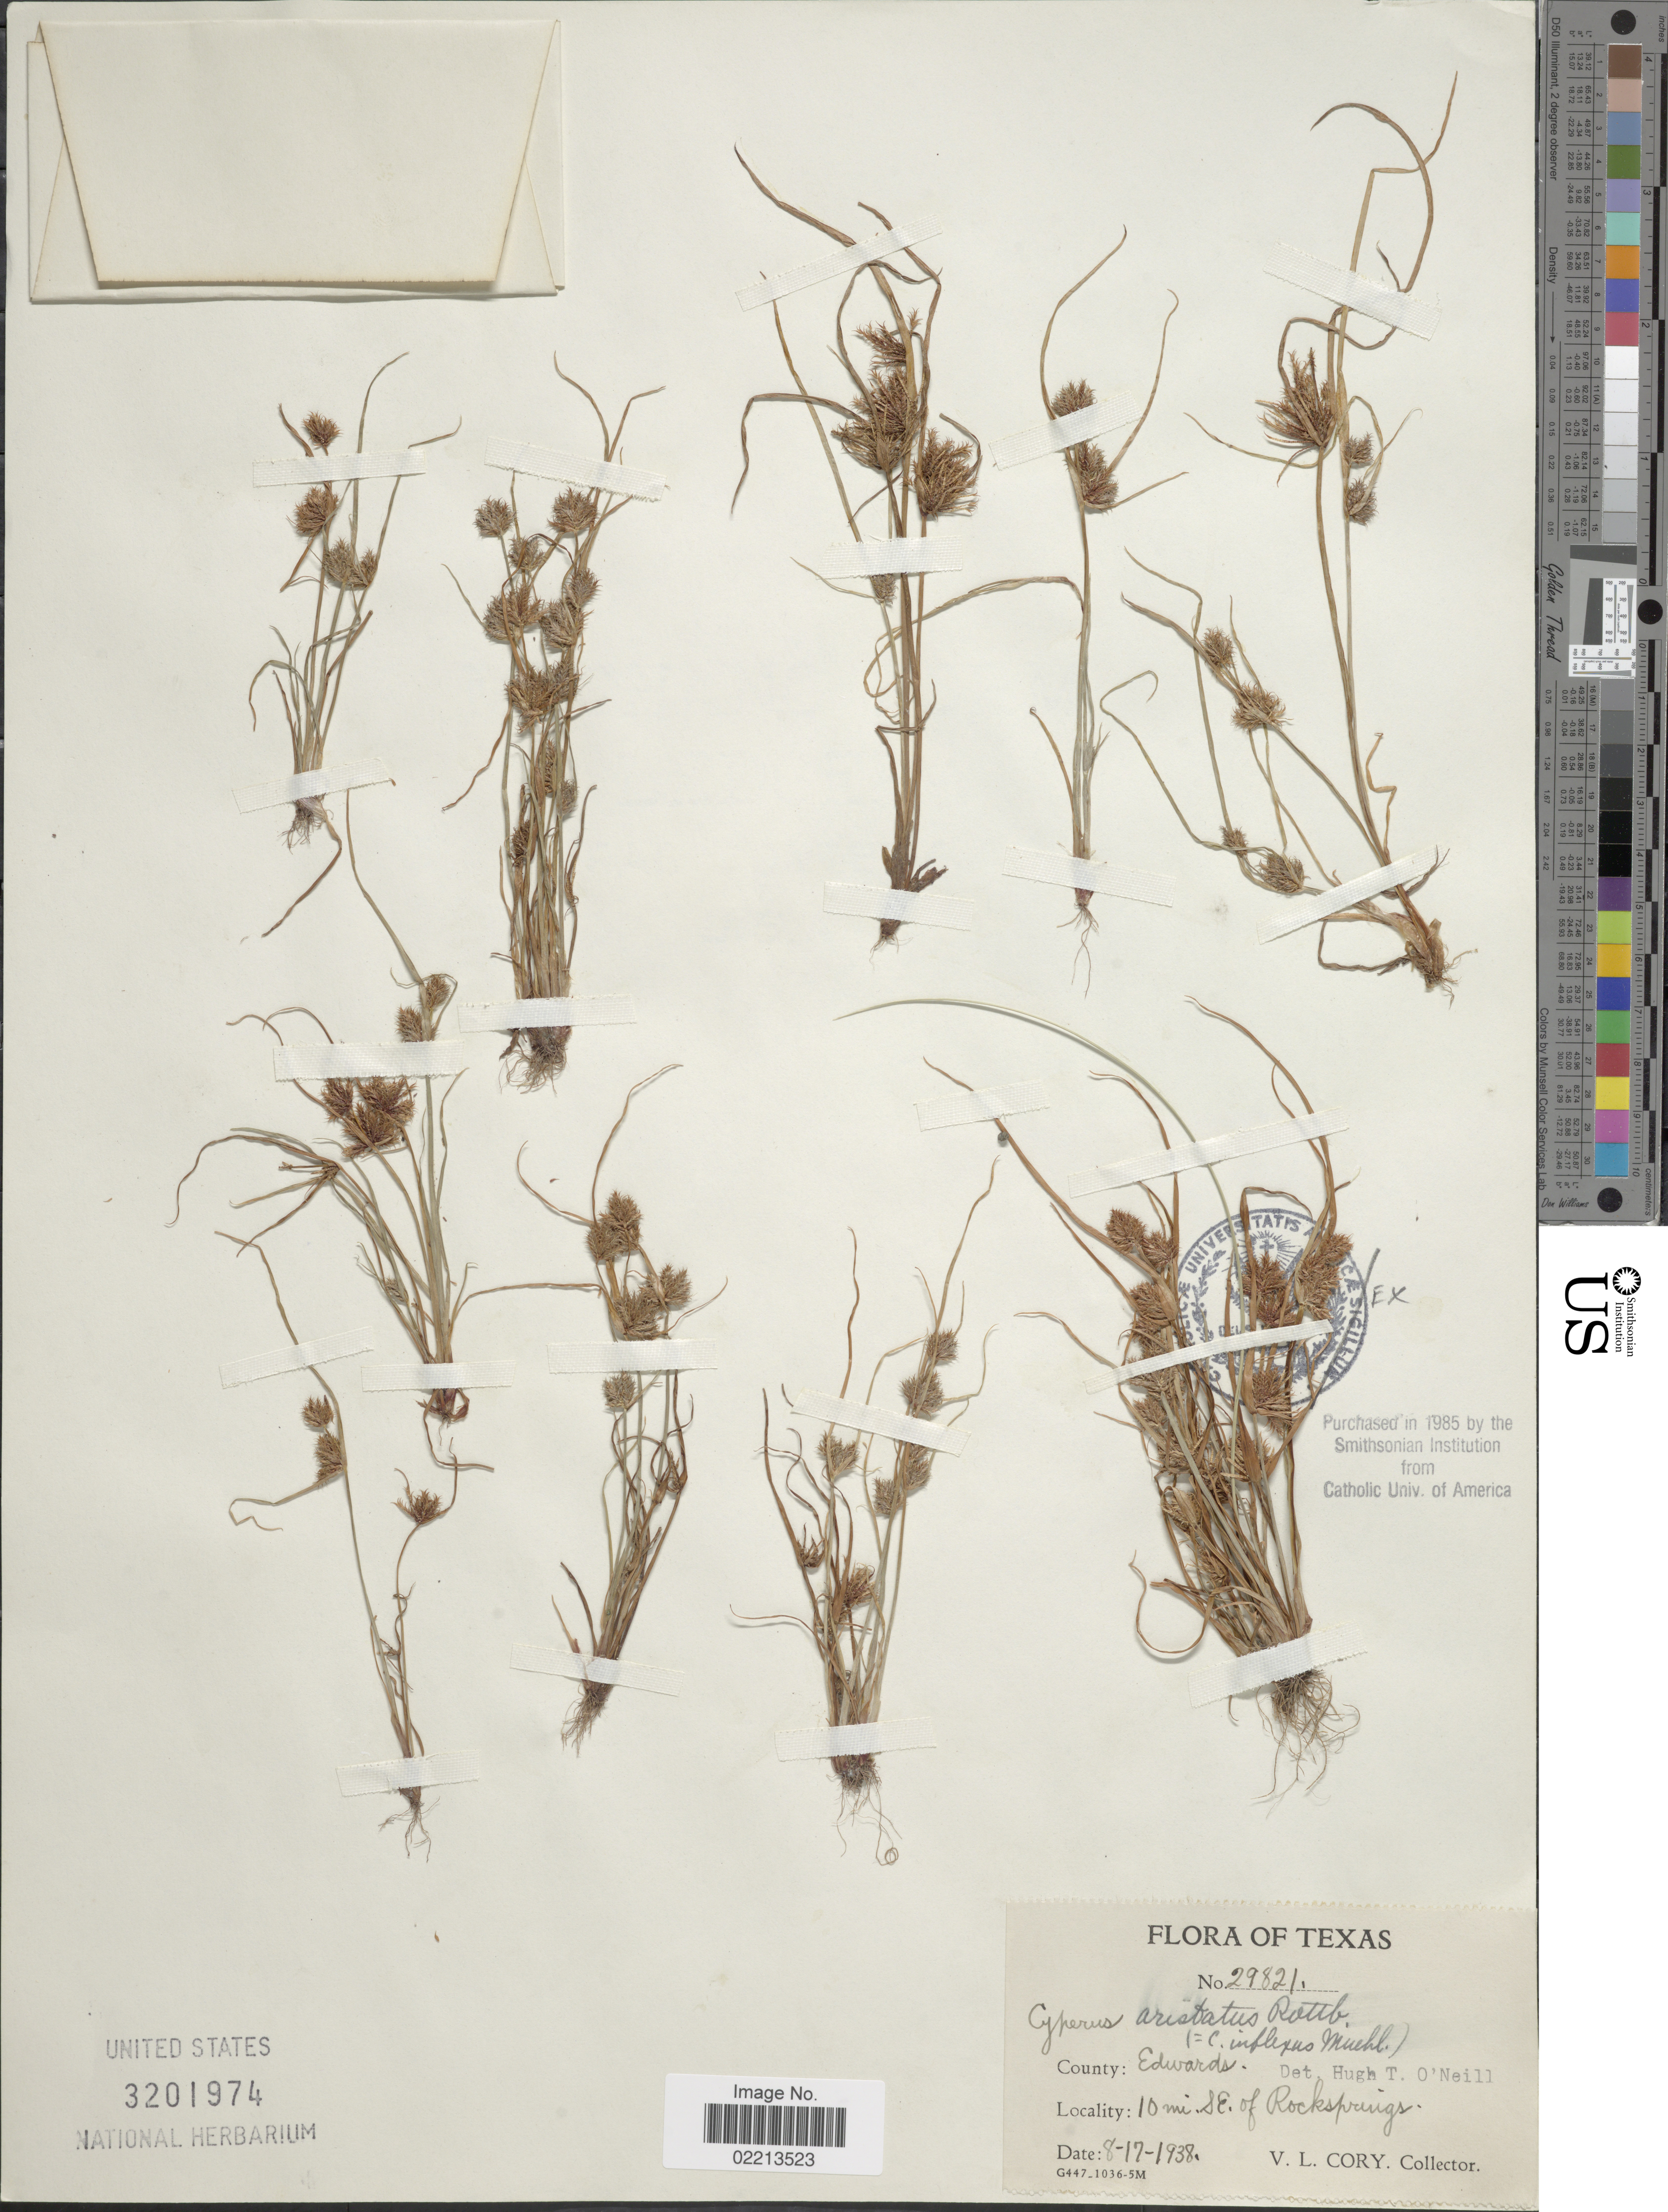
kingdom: Plantae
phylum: Tracheophyta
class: Liliopsida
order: Poales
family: Cyperaceae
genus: Cyperus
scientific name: Cyperus squarrosus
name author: L.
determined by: Strong, Mark T., (BOT), Smithsonian Institution - National Museum of Natural History (UNITED STATES)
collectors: V. Cory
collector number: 29821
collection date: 1938-08-17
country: United States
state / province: Texas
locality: County Edwards, 10 mi SE of Rocksprings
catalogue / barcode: US 3201974